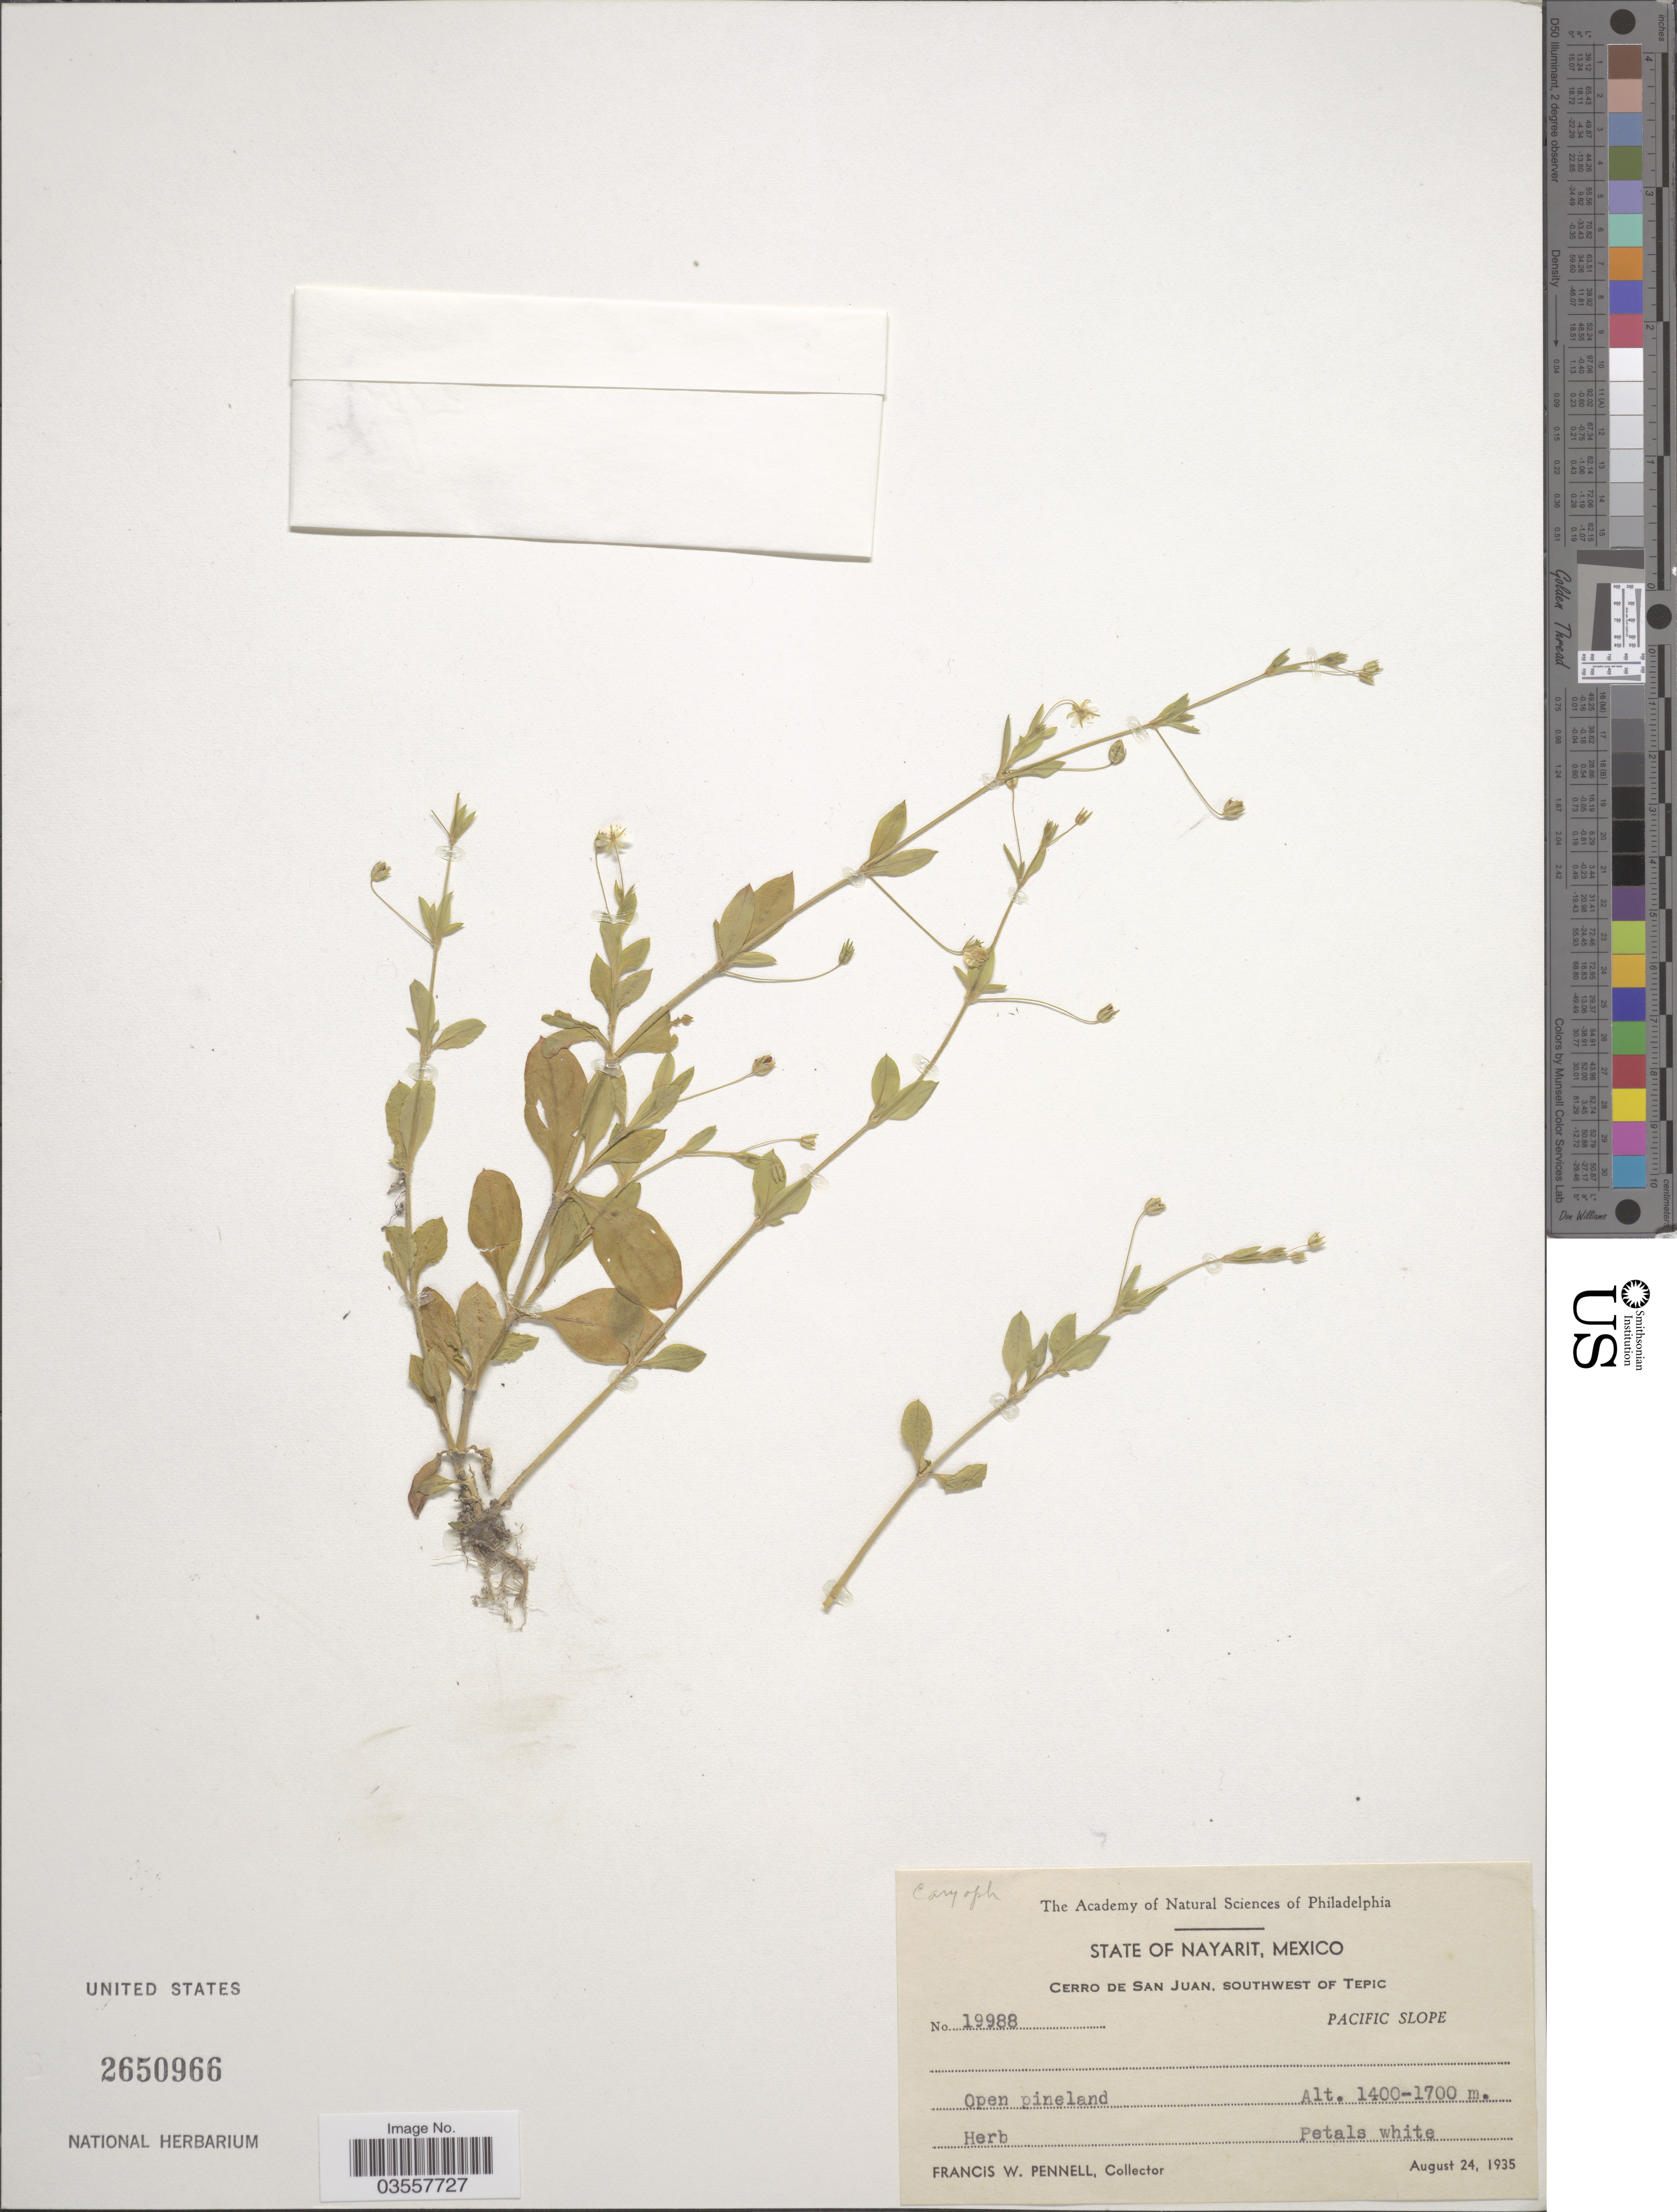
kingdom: Plantae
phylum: Tracheophyta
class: Magnoliopsida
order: Caryophyllales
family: Caryophyllaceae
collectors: F. W. Pennell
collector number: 19988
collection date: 1935-08-24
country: Mexico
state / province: Nayarit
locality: Cerro de San Juan, Southwest of Tepic. Pacific Slope. Open pineland.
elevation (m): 1400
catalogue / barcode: US 2650966